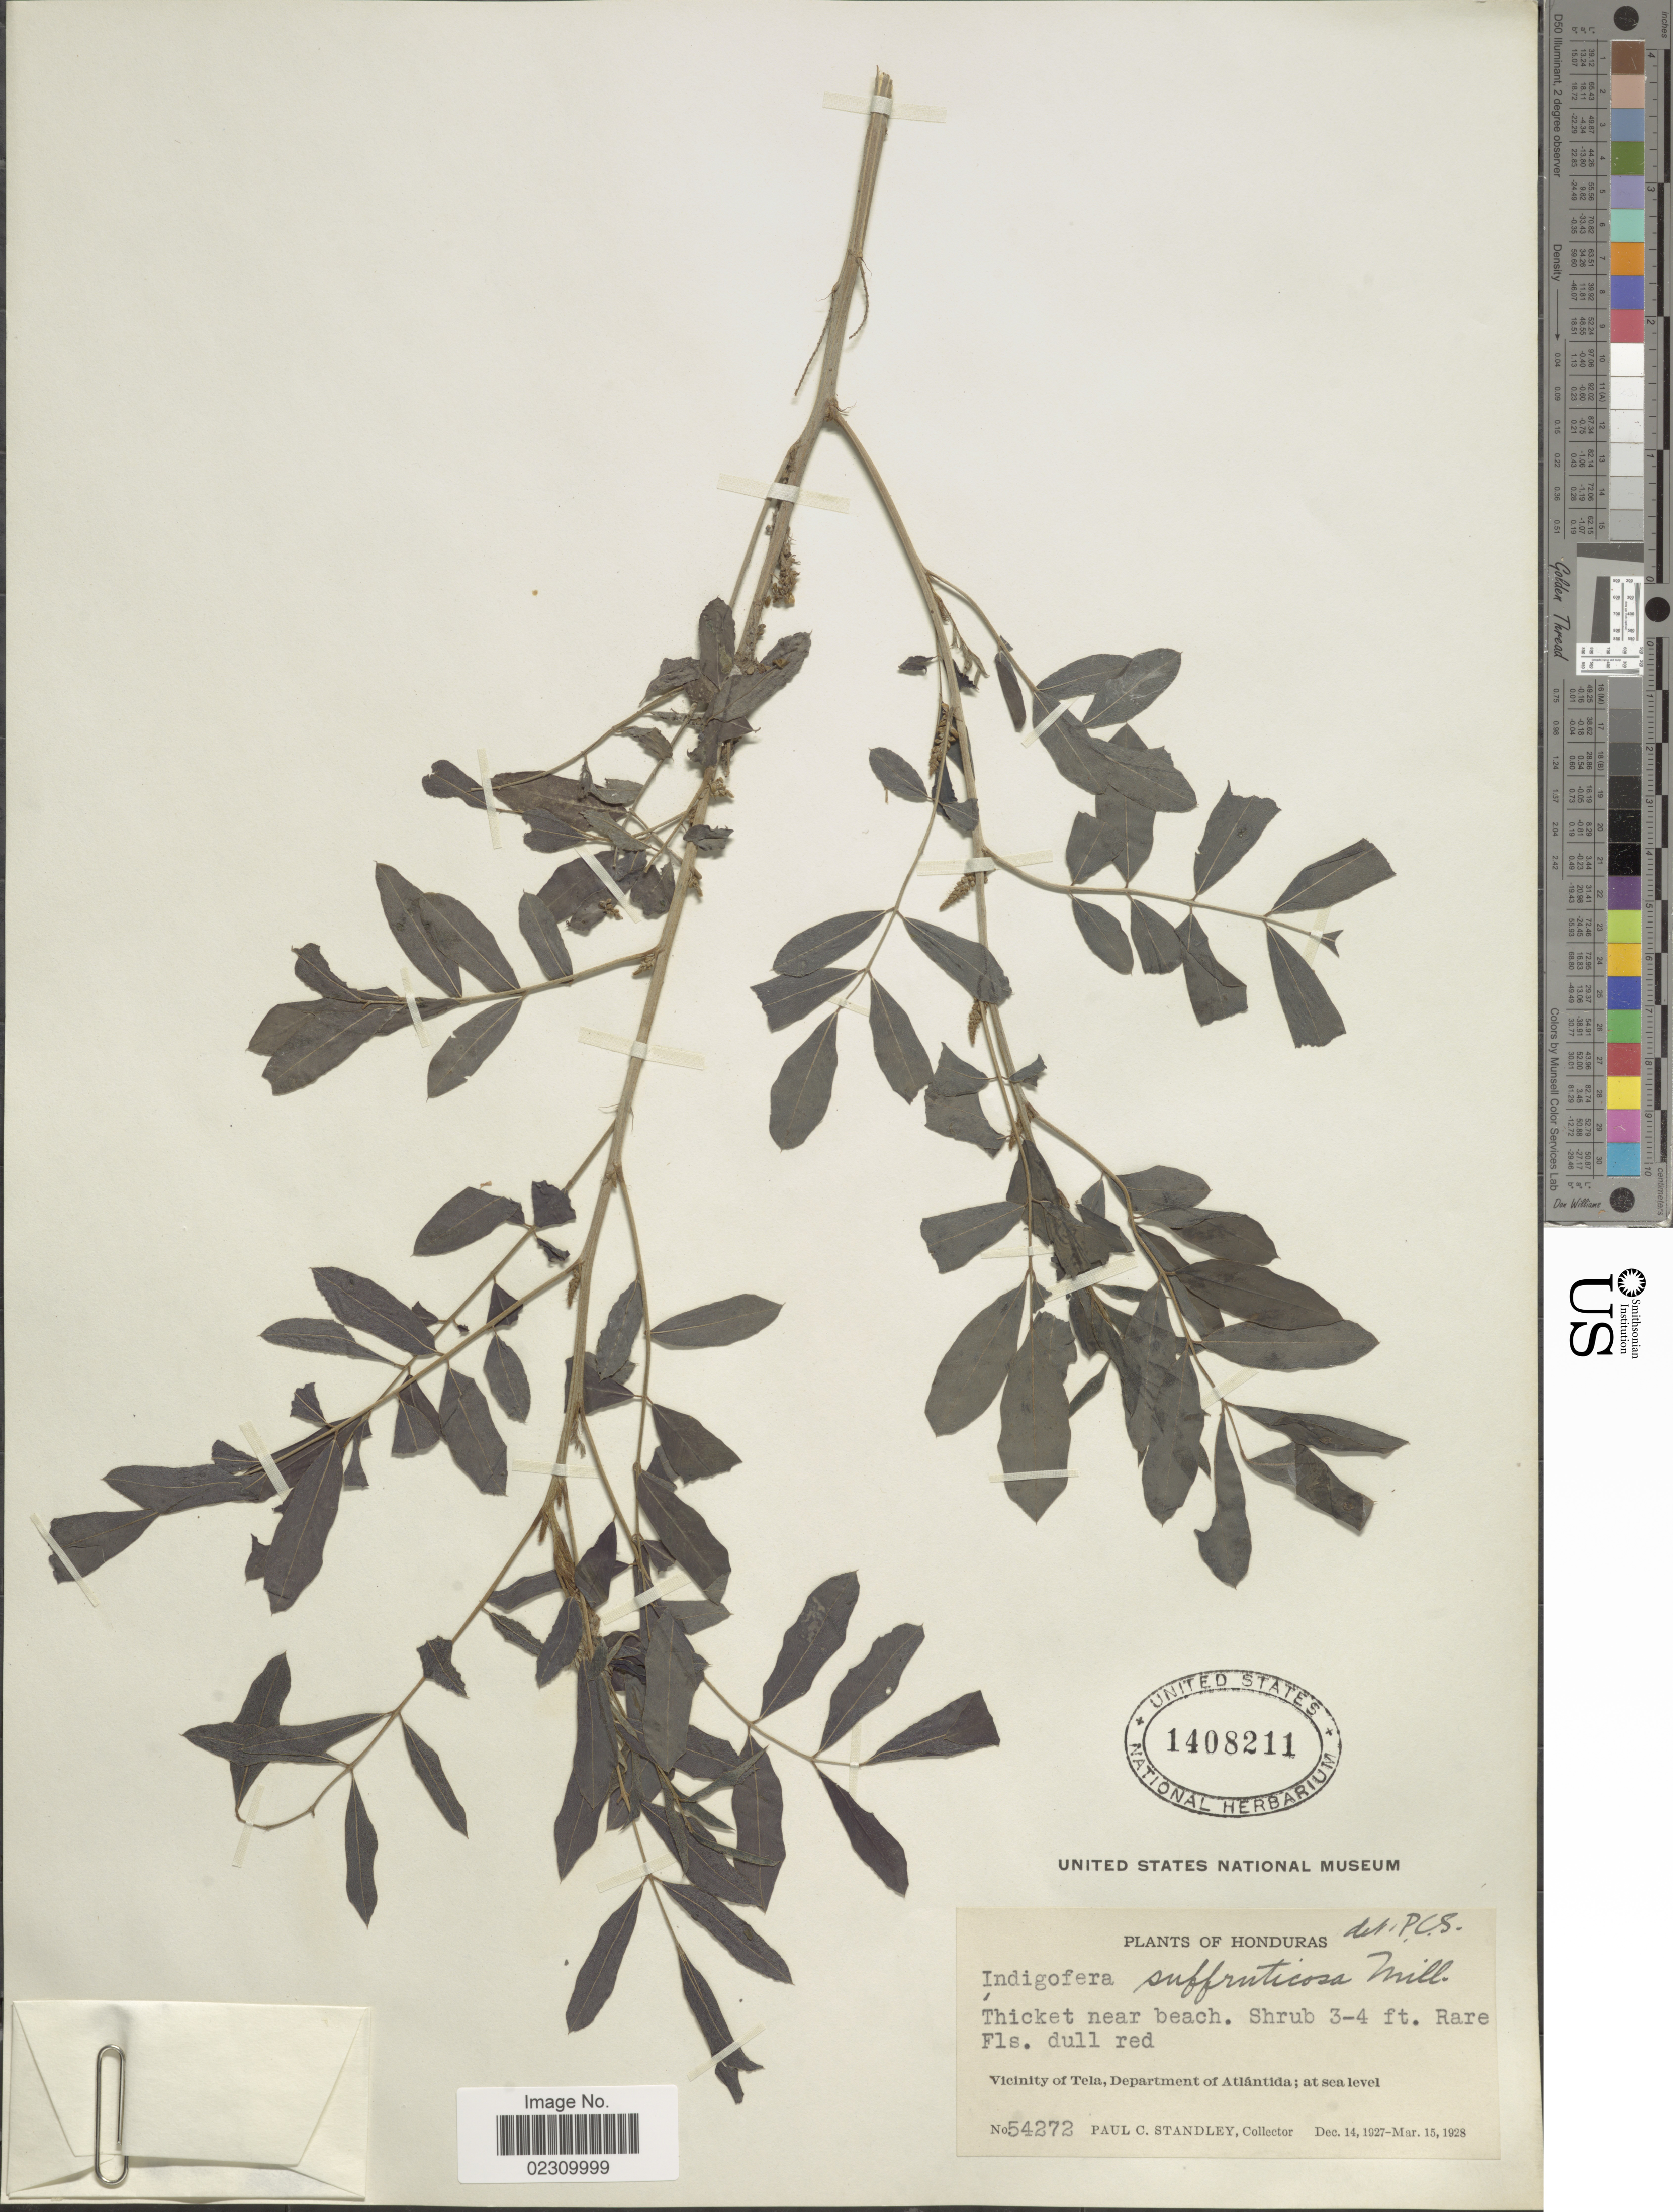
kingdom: Plantae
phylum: Tracheophyta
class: Magnoliopsida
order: Fabales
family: Fabaceae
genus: Indigofera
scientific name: Indigofera suffruticosa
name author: Mill.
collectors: P. C. Standley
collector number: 54272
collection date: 1927-12-14/1928-03-15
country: Honduras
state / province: Atlántida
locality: Vicinity of Tela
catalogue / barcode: US 1408211